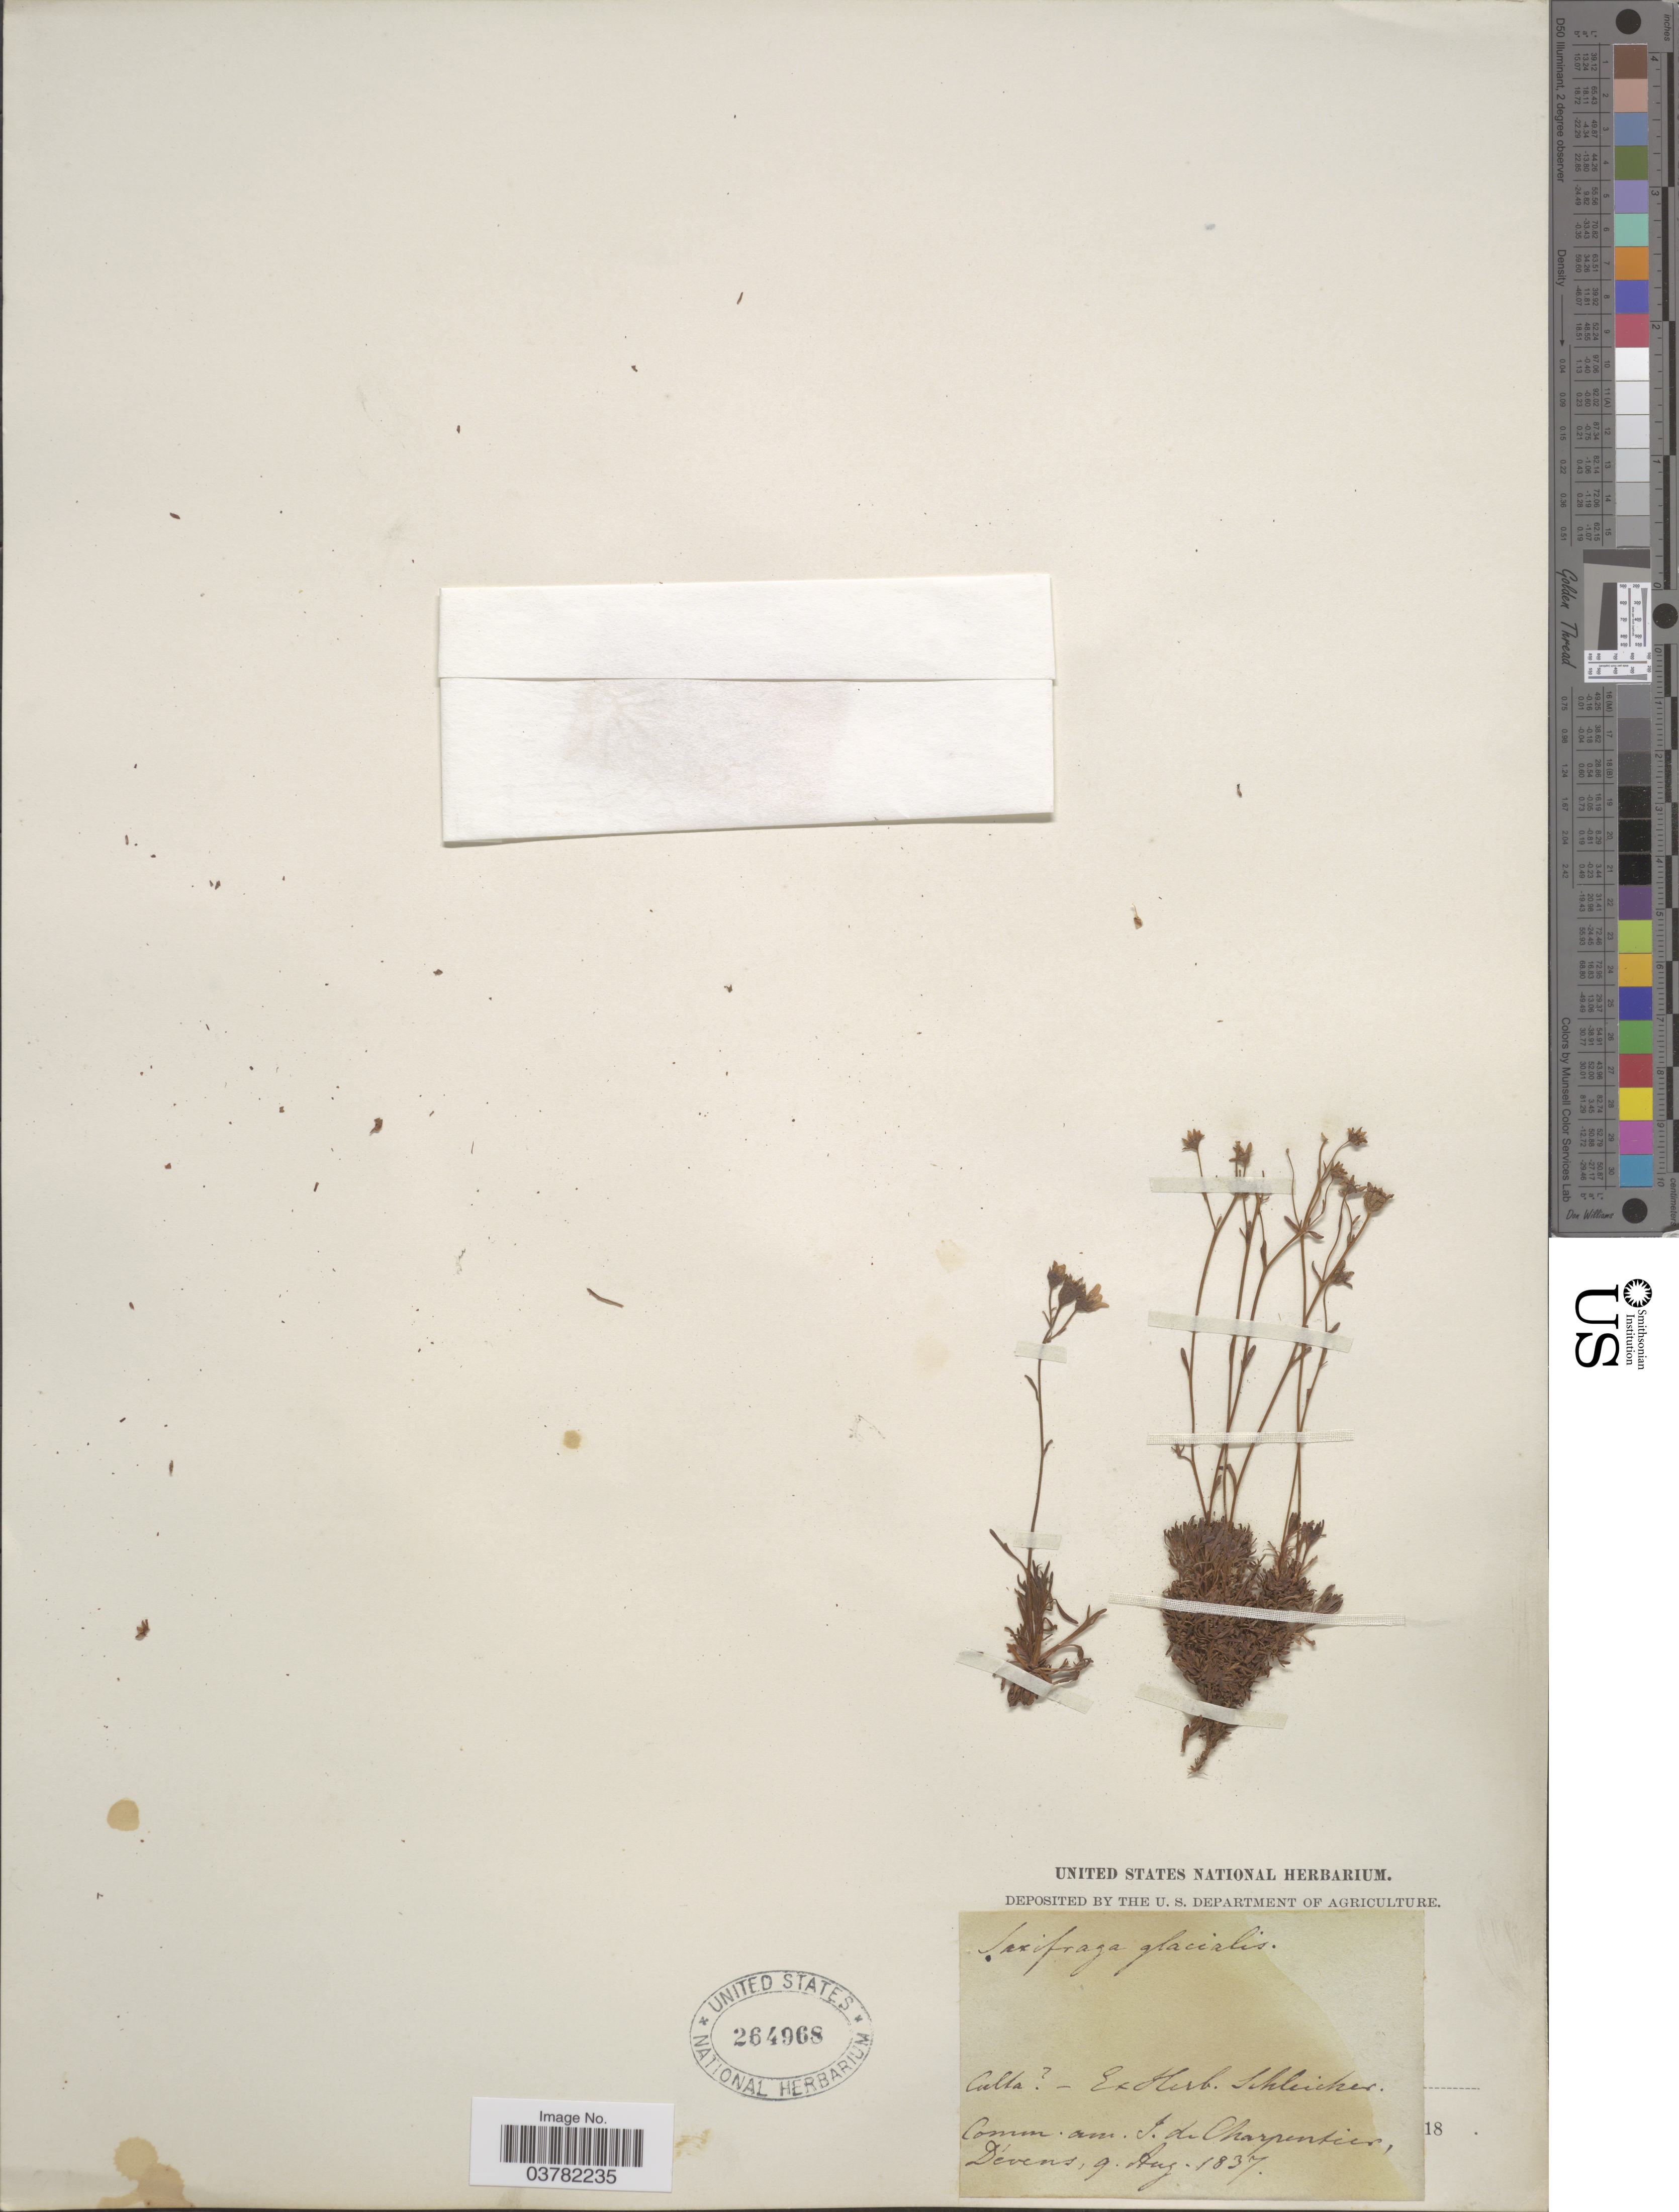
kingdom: Plantae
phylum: Tracheophyta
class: Magnoliopsida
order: Saxifragales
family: Saxifragaceae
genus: Saxifraga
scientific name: Saxifraga glacialis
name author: Harry Sm.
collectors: ex herb. Schleicher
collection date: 1837-08-09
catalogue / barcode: US 264968